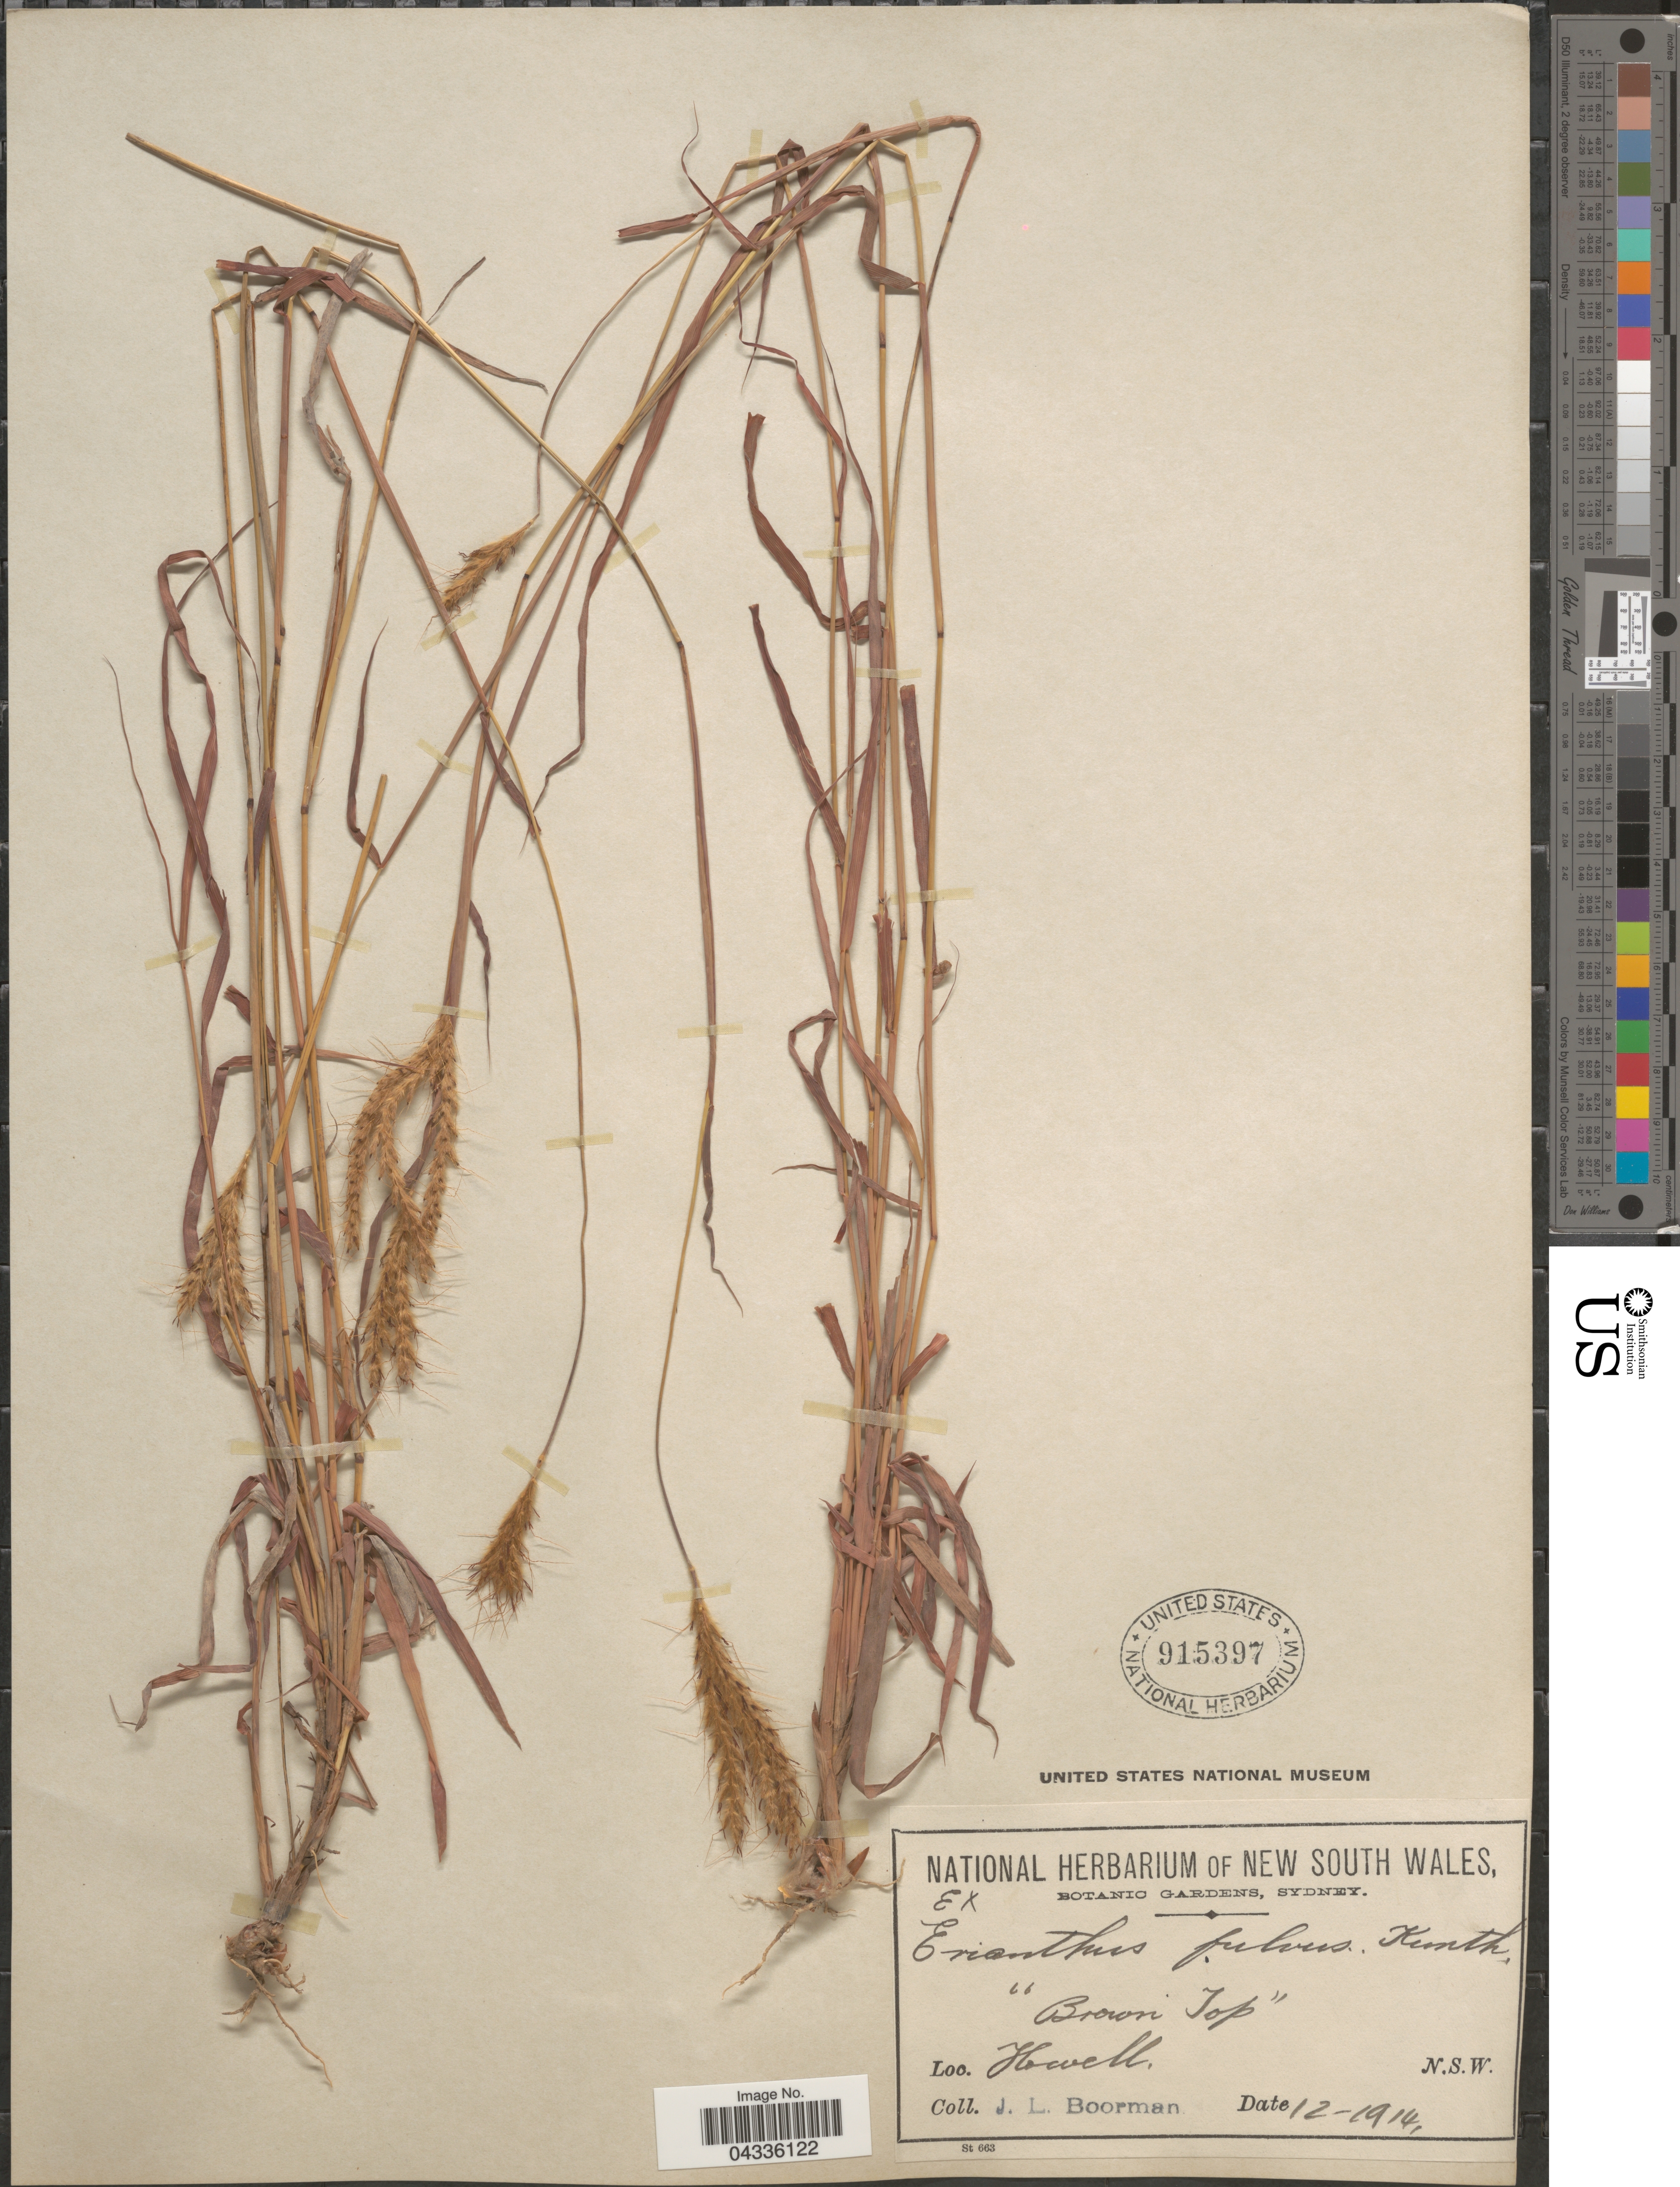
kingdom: Plantae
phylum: Tracheophyta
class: Liliopsida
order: Poales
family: Poaceae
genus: Eulalia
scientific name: Eulalia aurea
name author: (Bory) Kunth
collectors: J. Boorman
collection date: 1914-12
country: Australia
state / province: New South Wales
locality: Brown Top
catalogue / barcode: US 915397